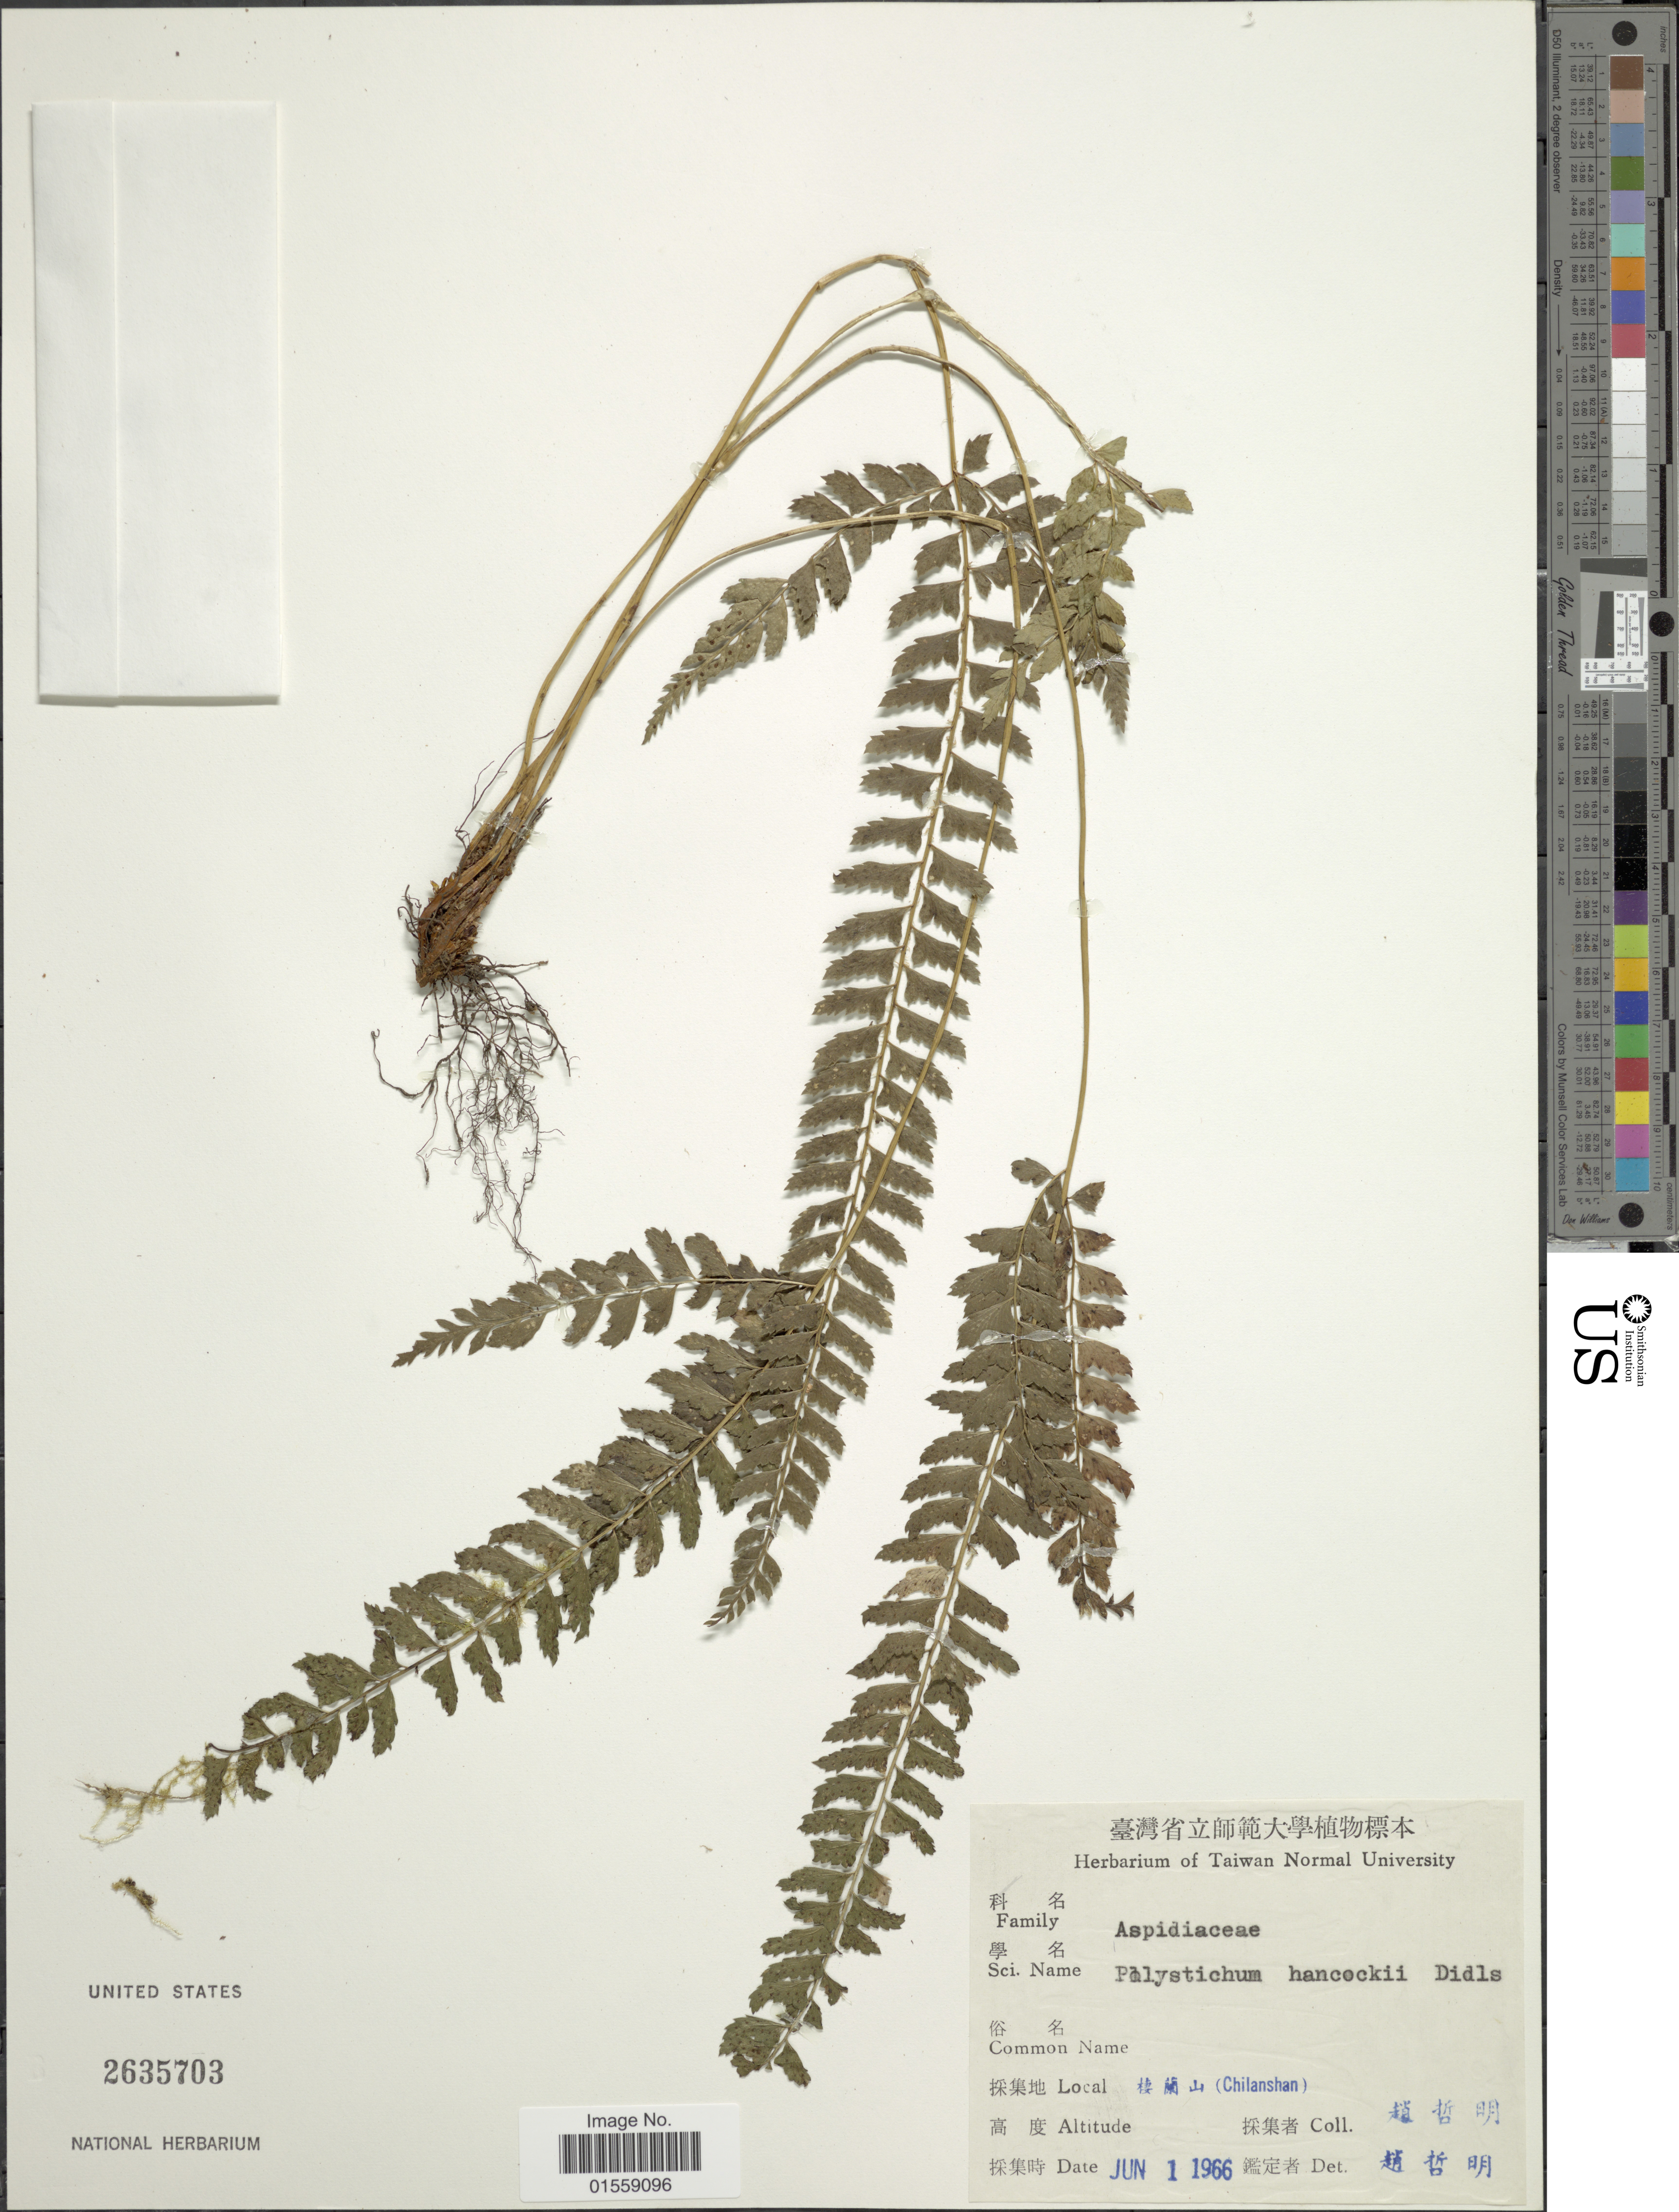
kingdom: Plantae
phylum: Tracheophyta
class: Polypodiopsida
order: Polypodiales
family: Dryopteridaceae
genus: Polystichum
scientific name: Polystichum hancockii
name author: (Hance) Diels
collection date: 1966-06-01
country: Taiwan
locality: Chilanshan.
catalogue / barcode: US 2635703